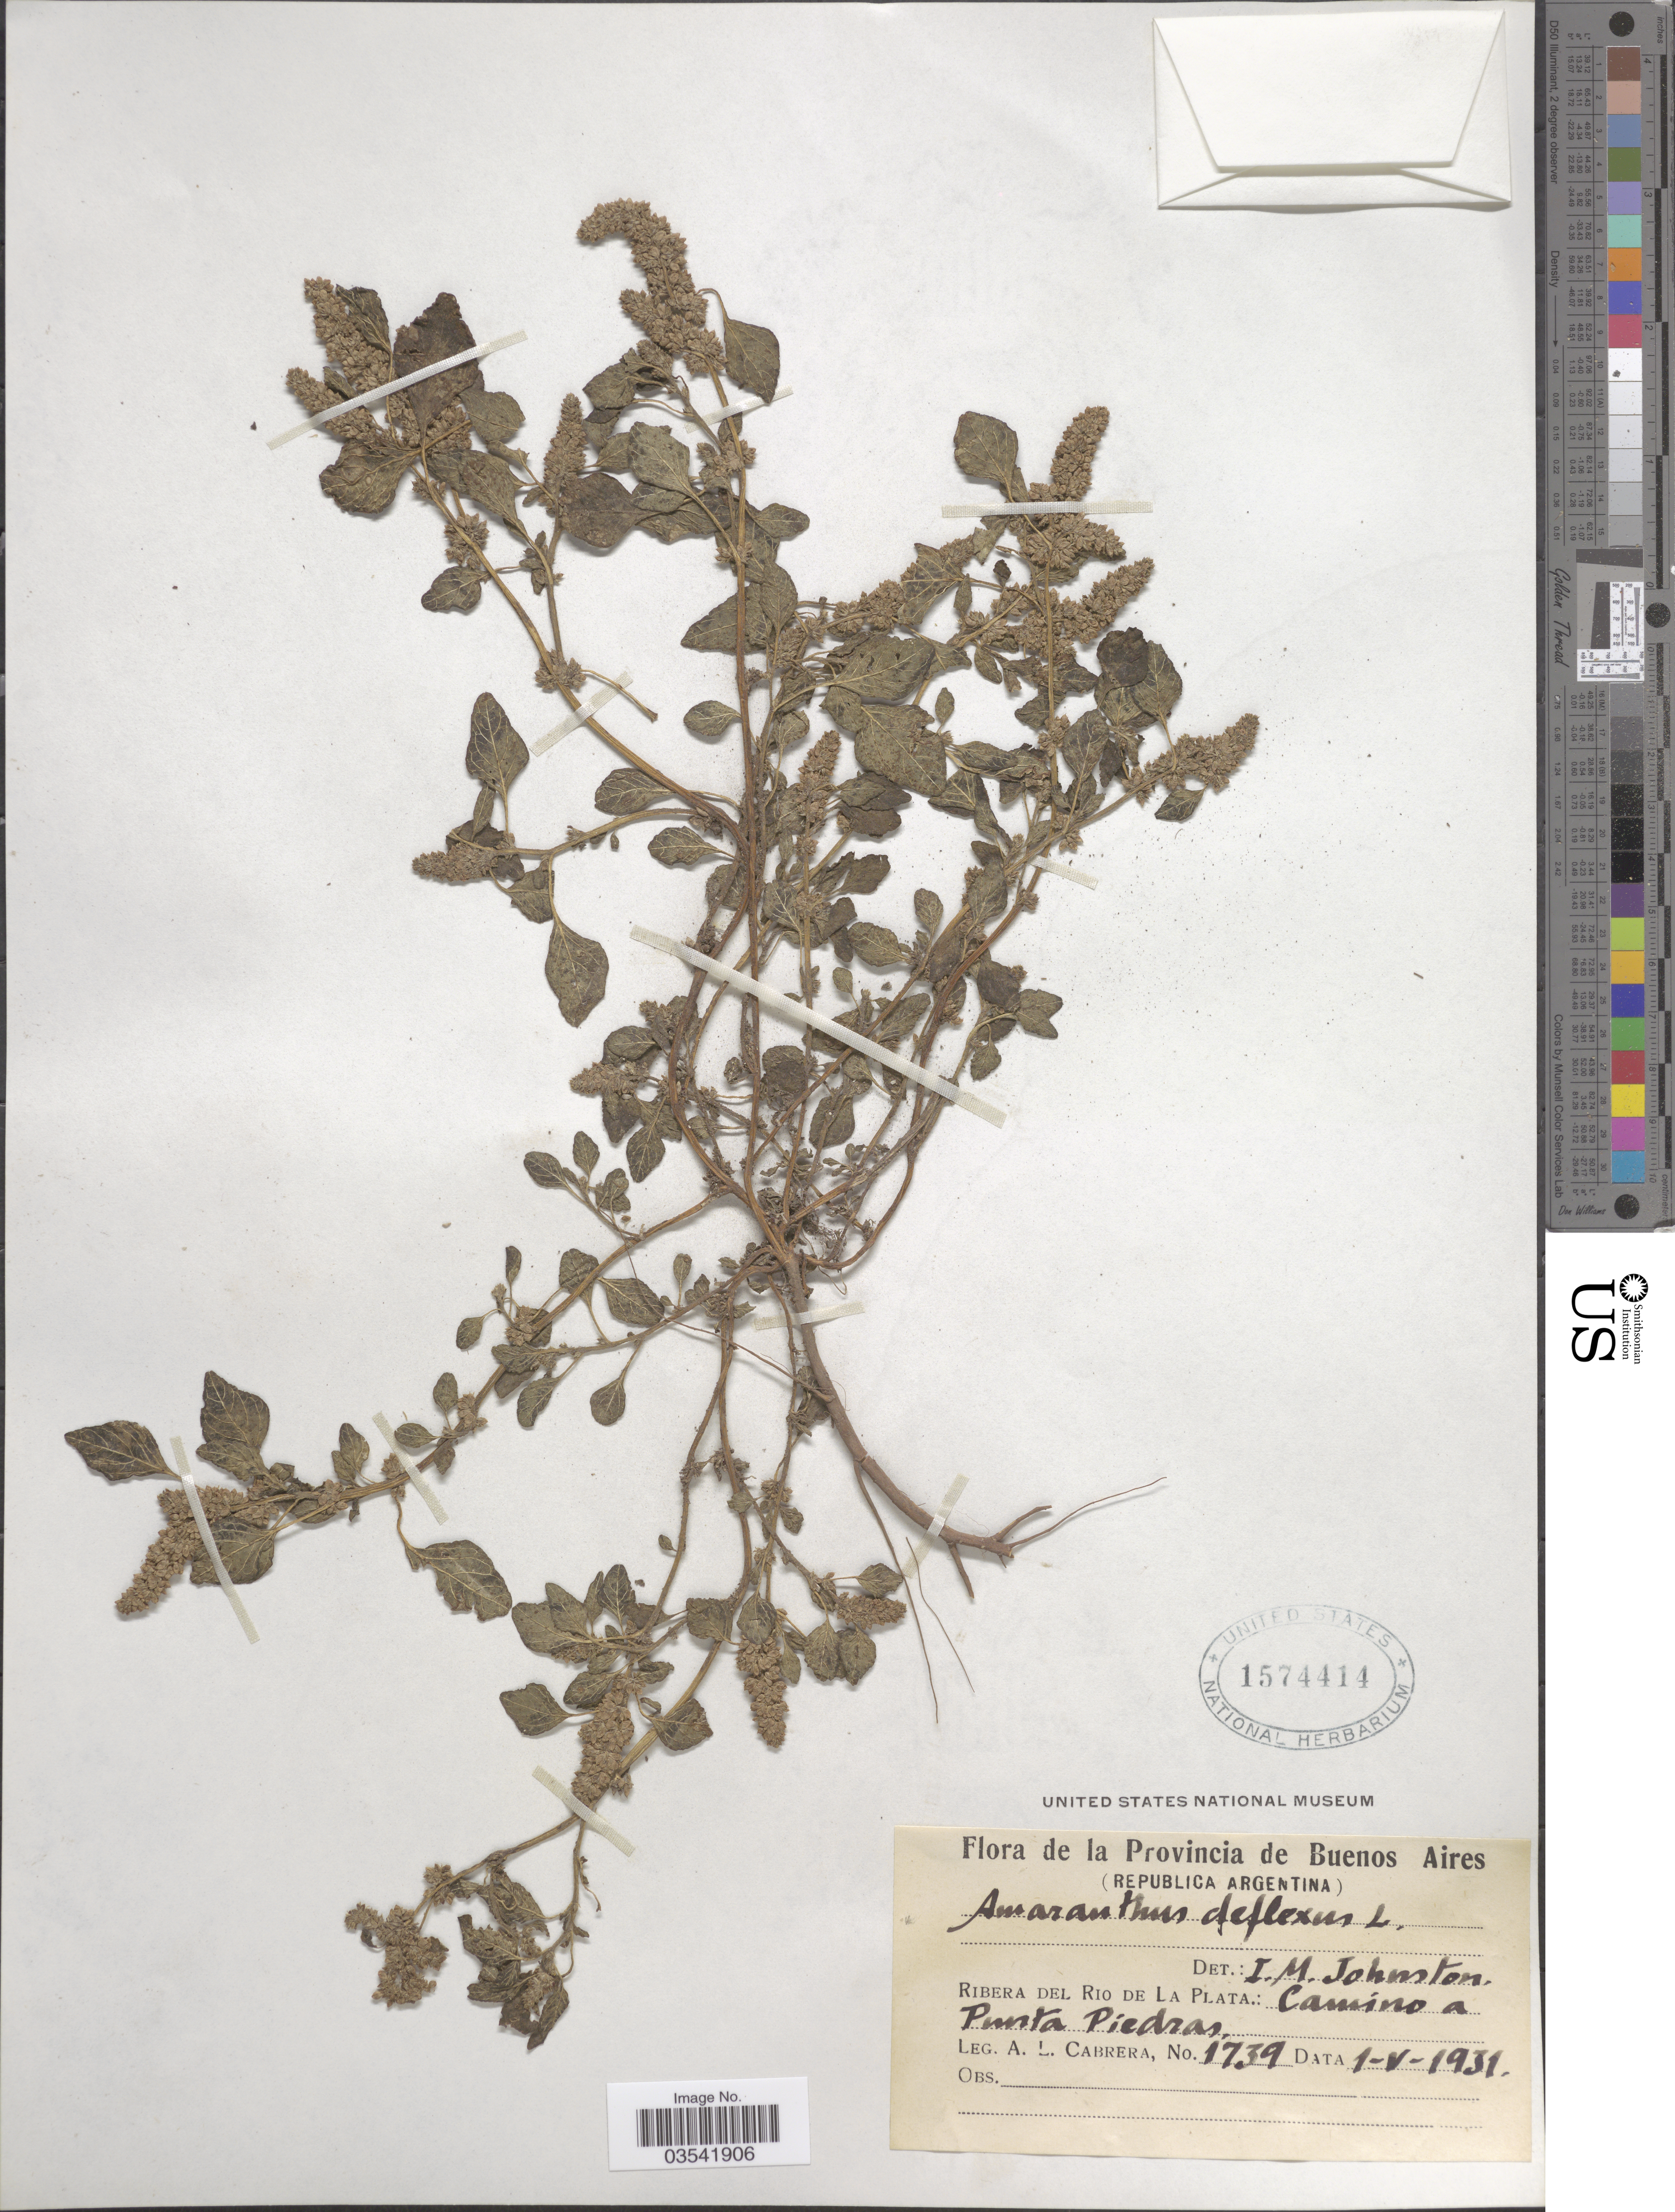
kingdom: Plantae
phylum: Tracheophyta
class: Magnoliopsida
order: Caryophyllales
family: Amaranthaceae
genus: Amaranthus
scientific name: Amaranthus deflexus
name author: L.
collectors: A. L. Cabrera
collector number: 1739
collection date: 1931-05-01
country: Argentina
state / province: Buenos Aires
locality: Ribera del Rio de La Plata: Camino a Punta Piedras.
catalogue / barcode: US 1574414